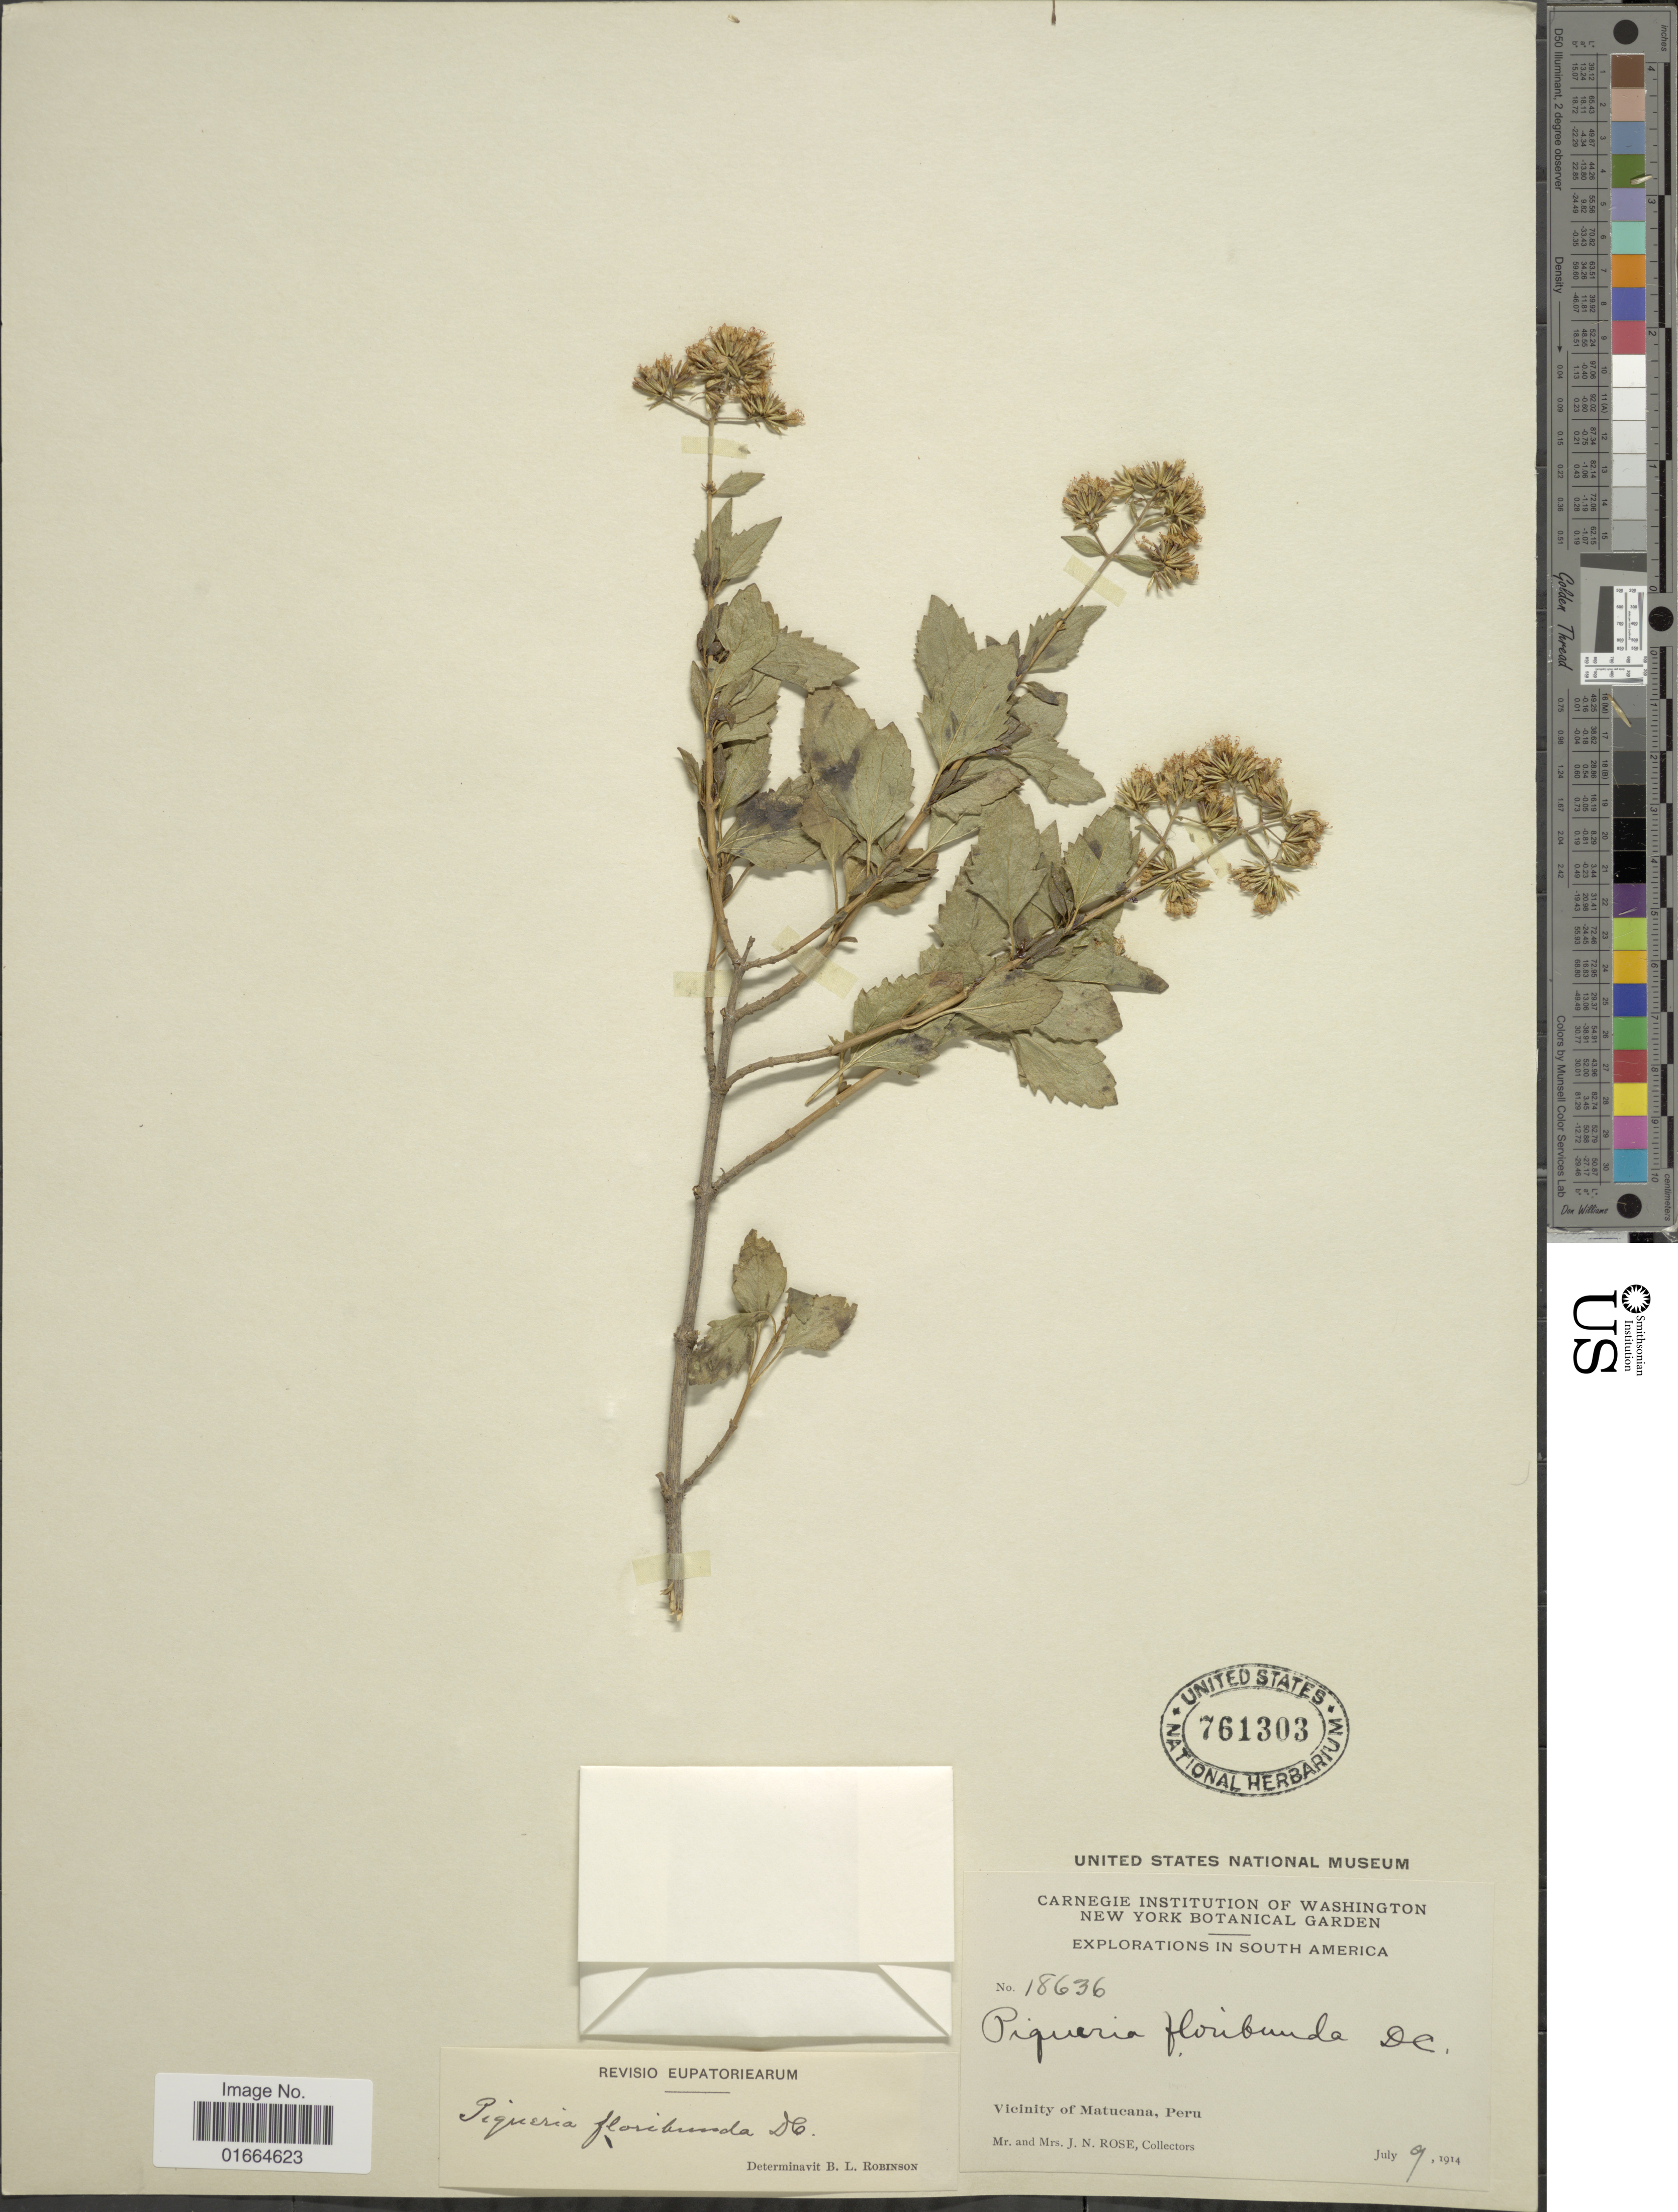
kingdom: Plantae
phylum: Tracheophyta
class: Magnoliopsida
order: Asterales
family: Asteraceae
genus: Ophryosporus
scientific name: Ophryosporus floribundus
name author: (DC.) R.M. King & H. Rob.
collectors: J. N. Rose & L. B. Rose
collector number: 18636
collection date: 1914-07-09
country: Peru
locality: Vicinity of Matucana, Peru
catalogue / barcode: US 761303